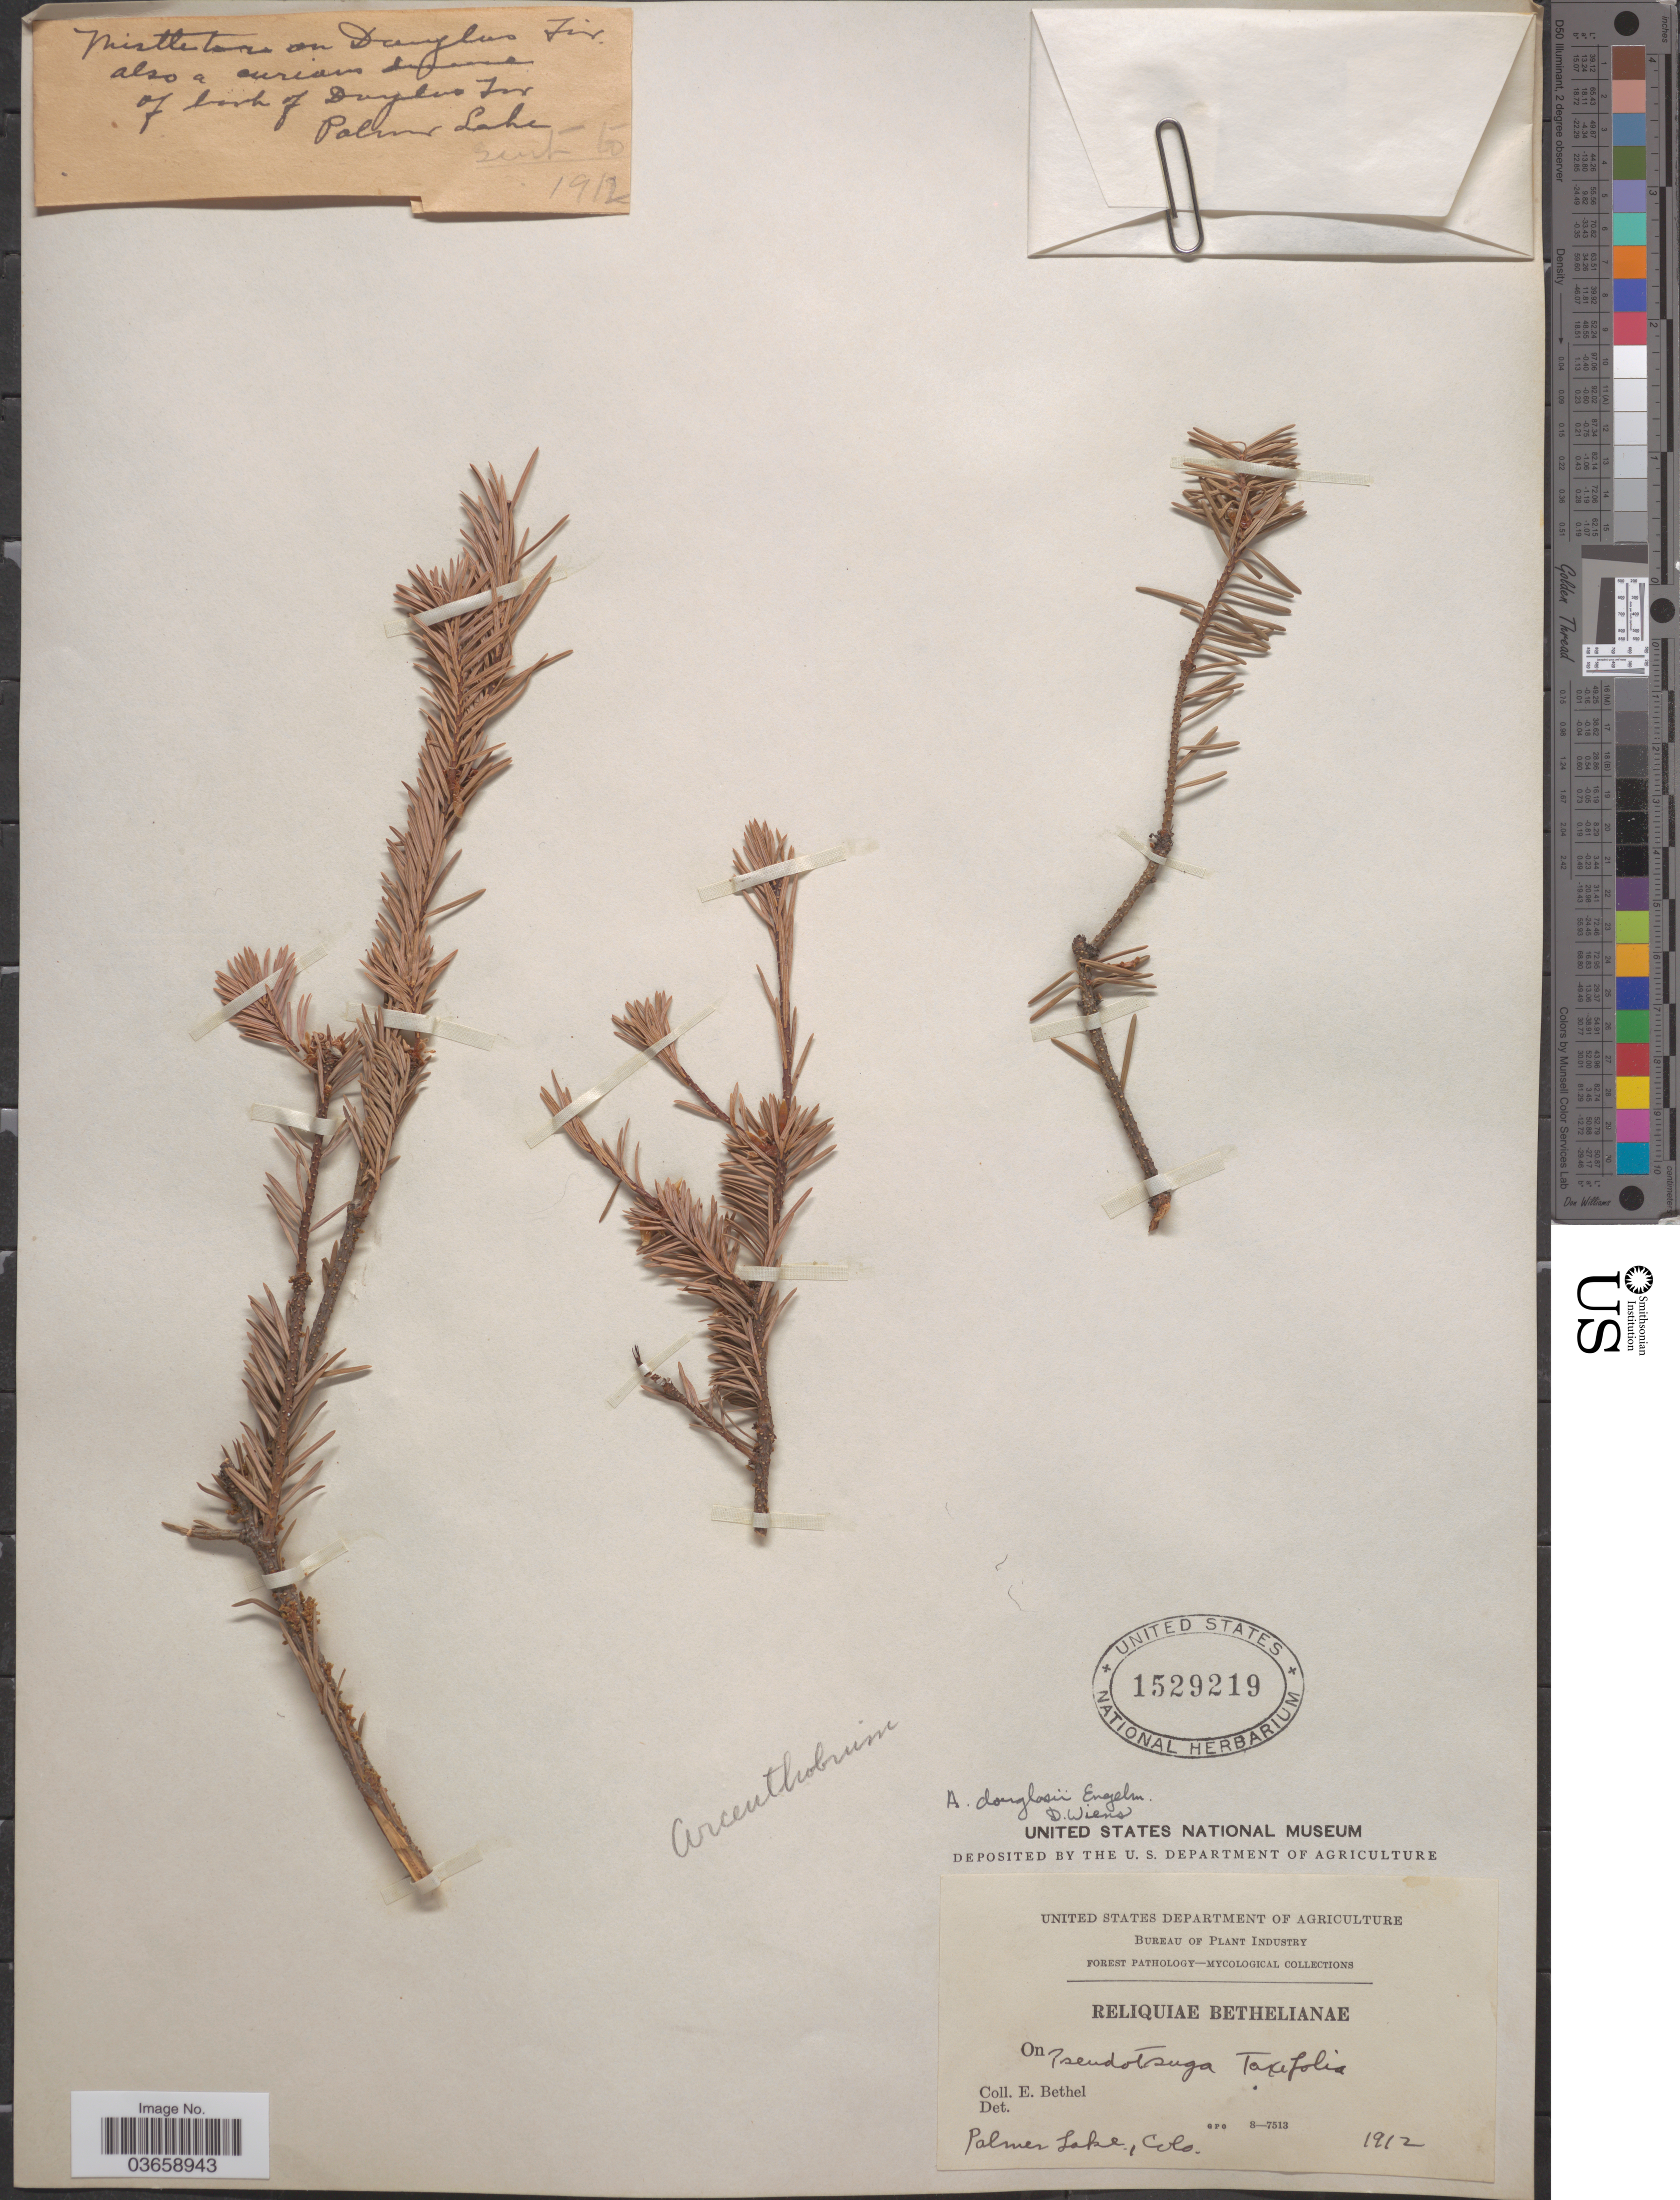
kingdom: Plantae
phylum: Tracheophyta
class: Magnoliopsida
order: Santalales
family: Viscaceae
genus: Arceuthobium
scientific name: Arceuthobium douglasii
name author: Engelm. in G.M. Wheeler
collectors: E. Bethel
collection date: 1912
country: United States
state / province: Colorado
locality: Mistletoe on Douglas Fir. Palmer Lake.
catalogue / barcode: US 1529219